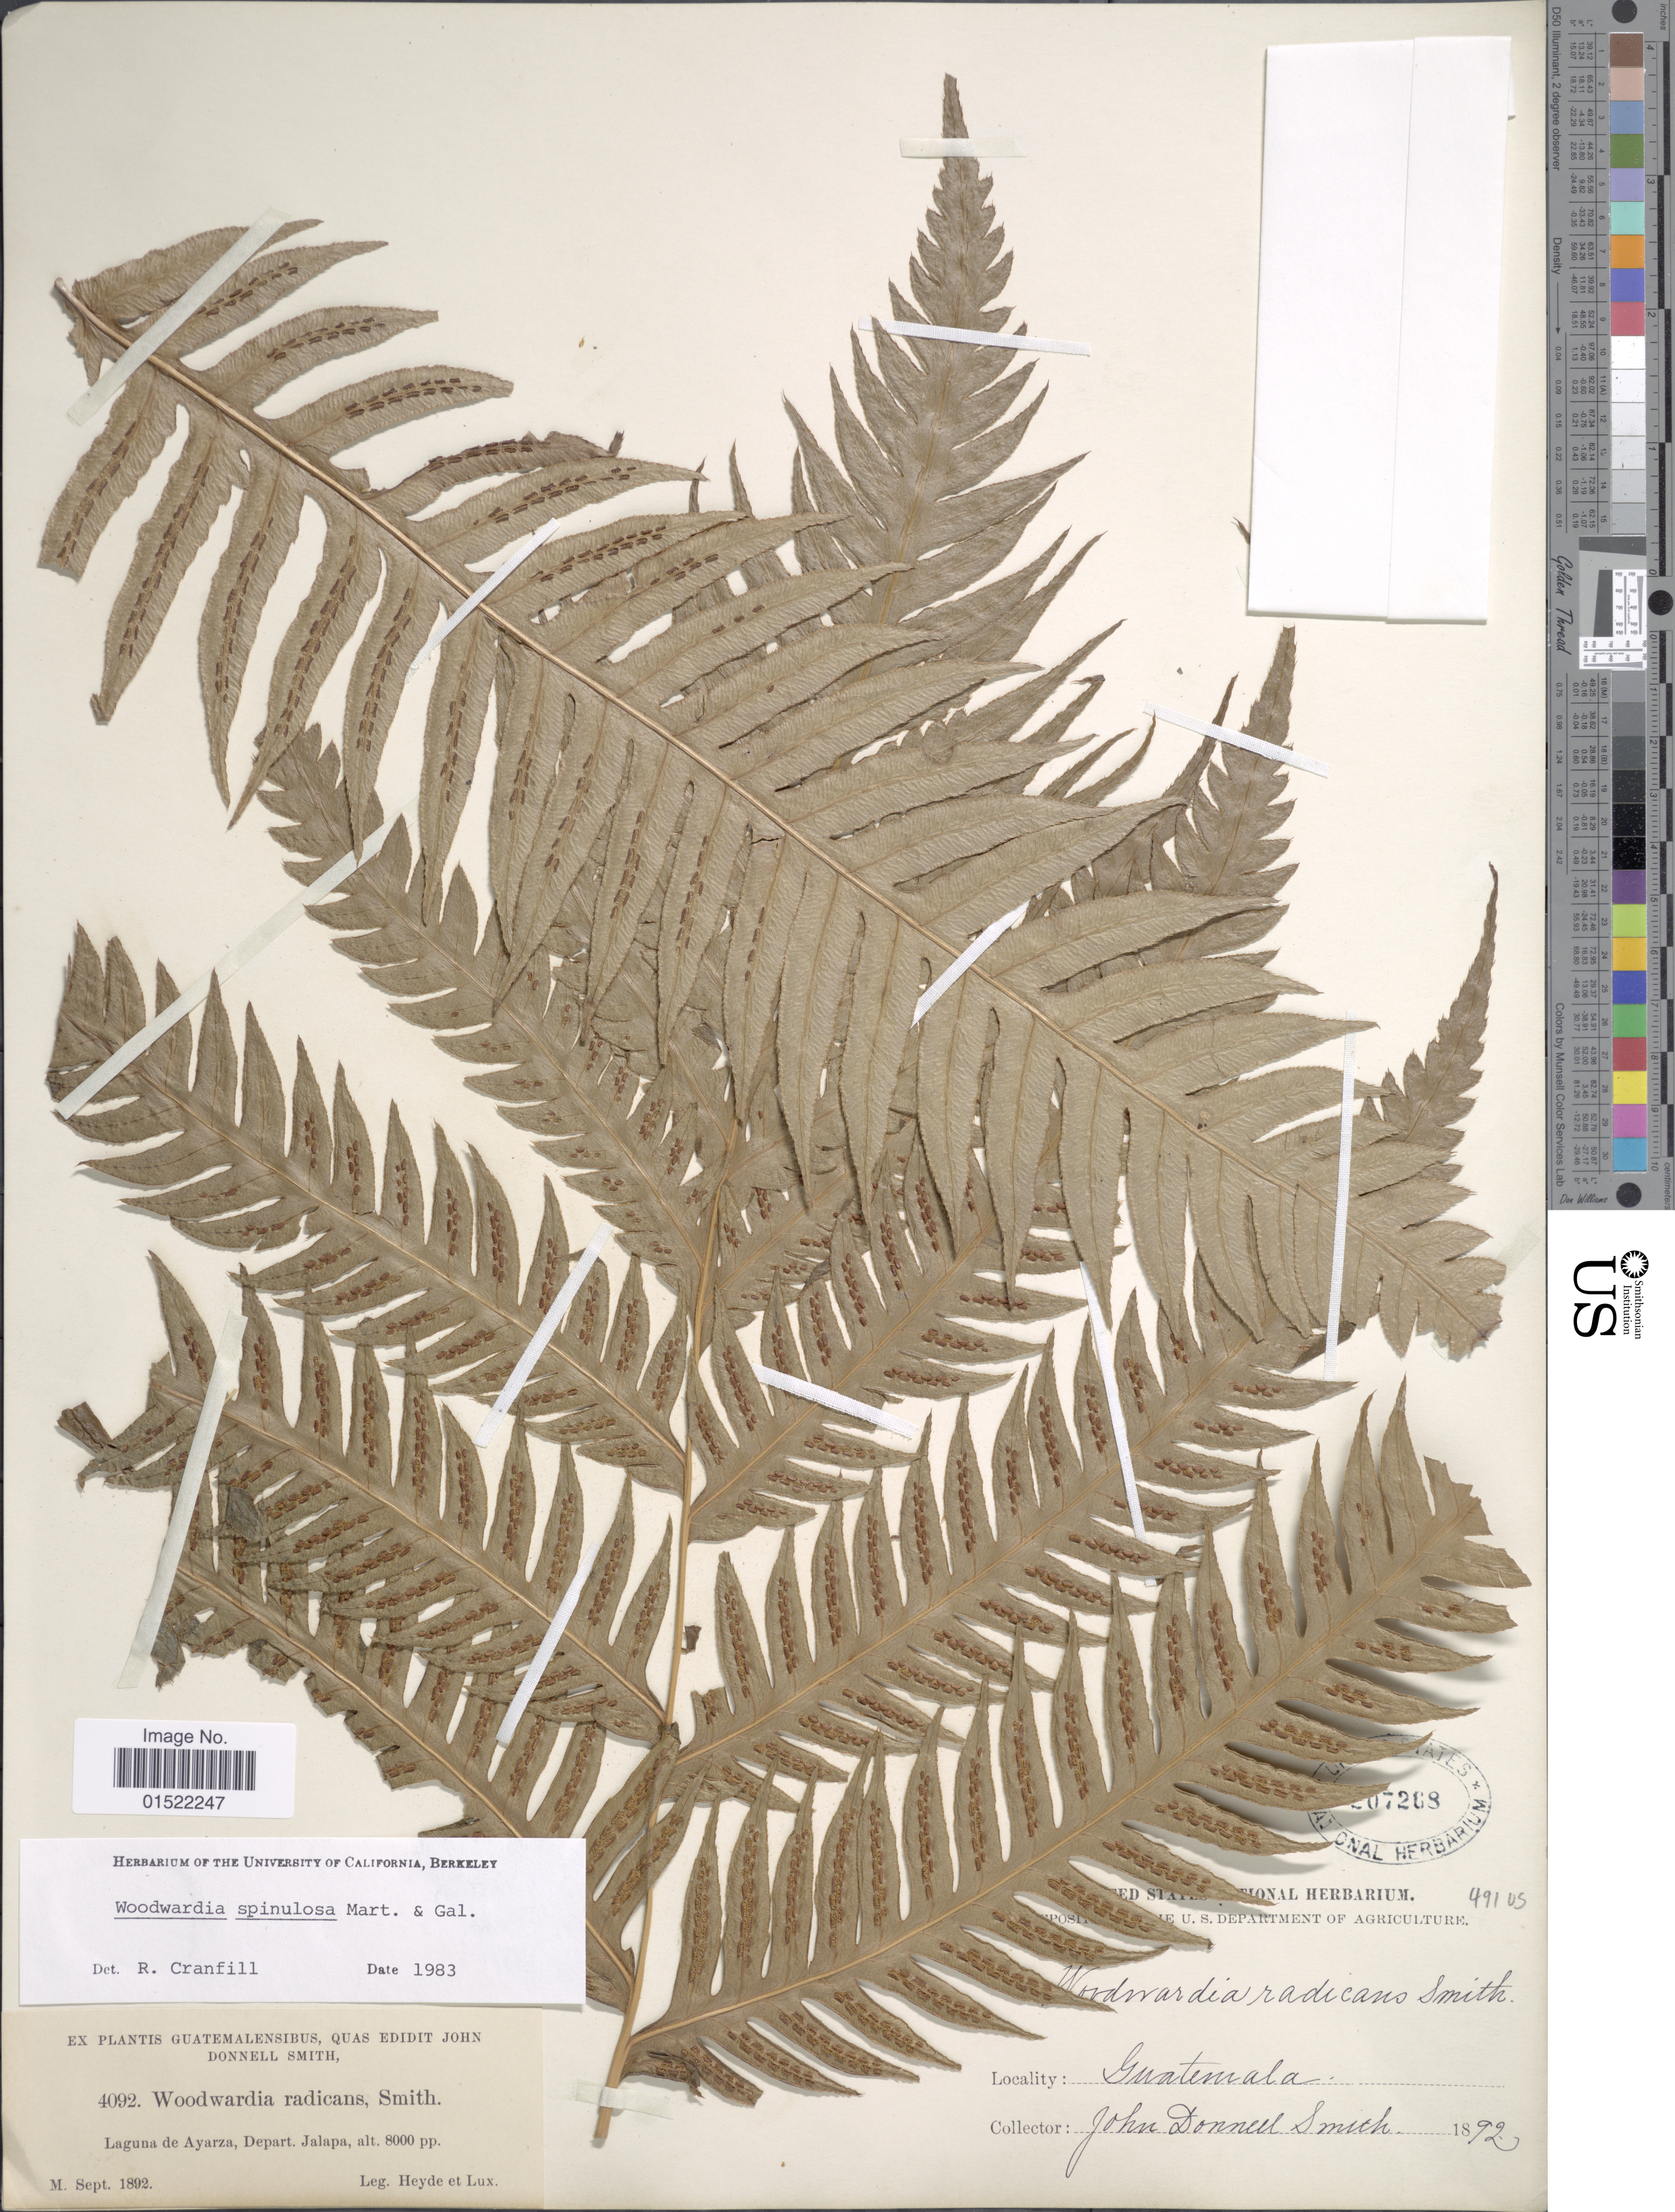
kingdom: Plantae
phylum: Tracheophyta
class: Polypodiopsida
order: Polypodiales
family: Blechnaceae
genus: Woodwardia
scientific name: Woodwardia spinulosa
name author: M. Martens & Galeotti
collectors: J. Donnell Smith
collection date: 1892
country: Guatemala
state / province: Jalapa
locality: Laguna de Ayarza, Depart. Jalapa.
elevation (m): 2438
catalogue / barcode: US 7268